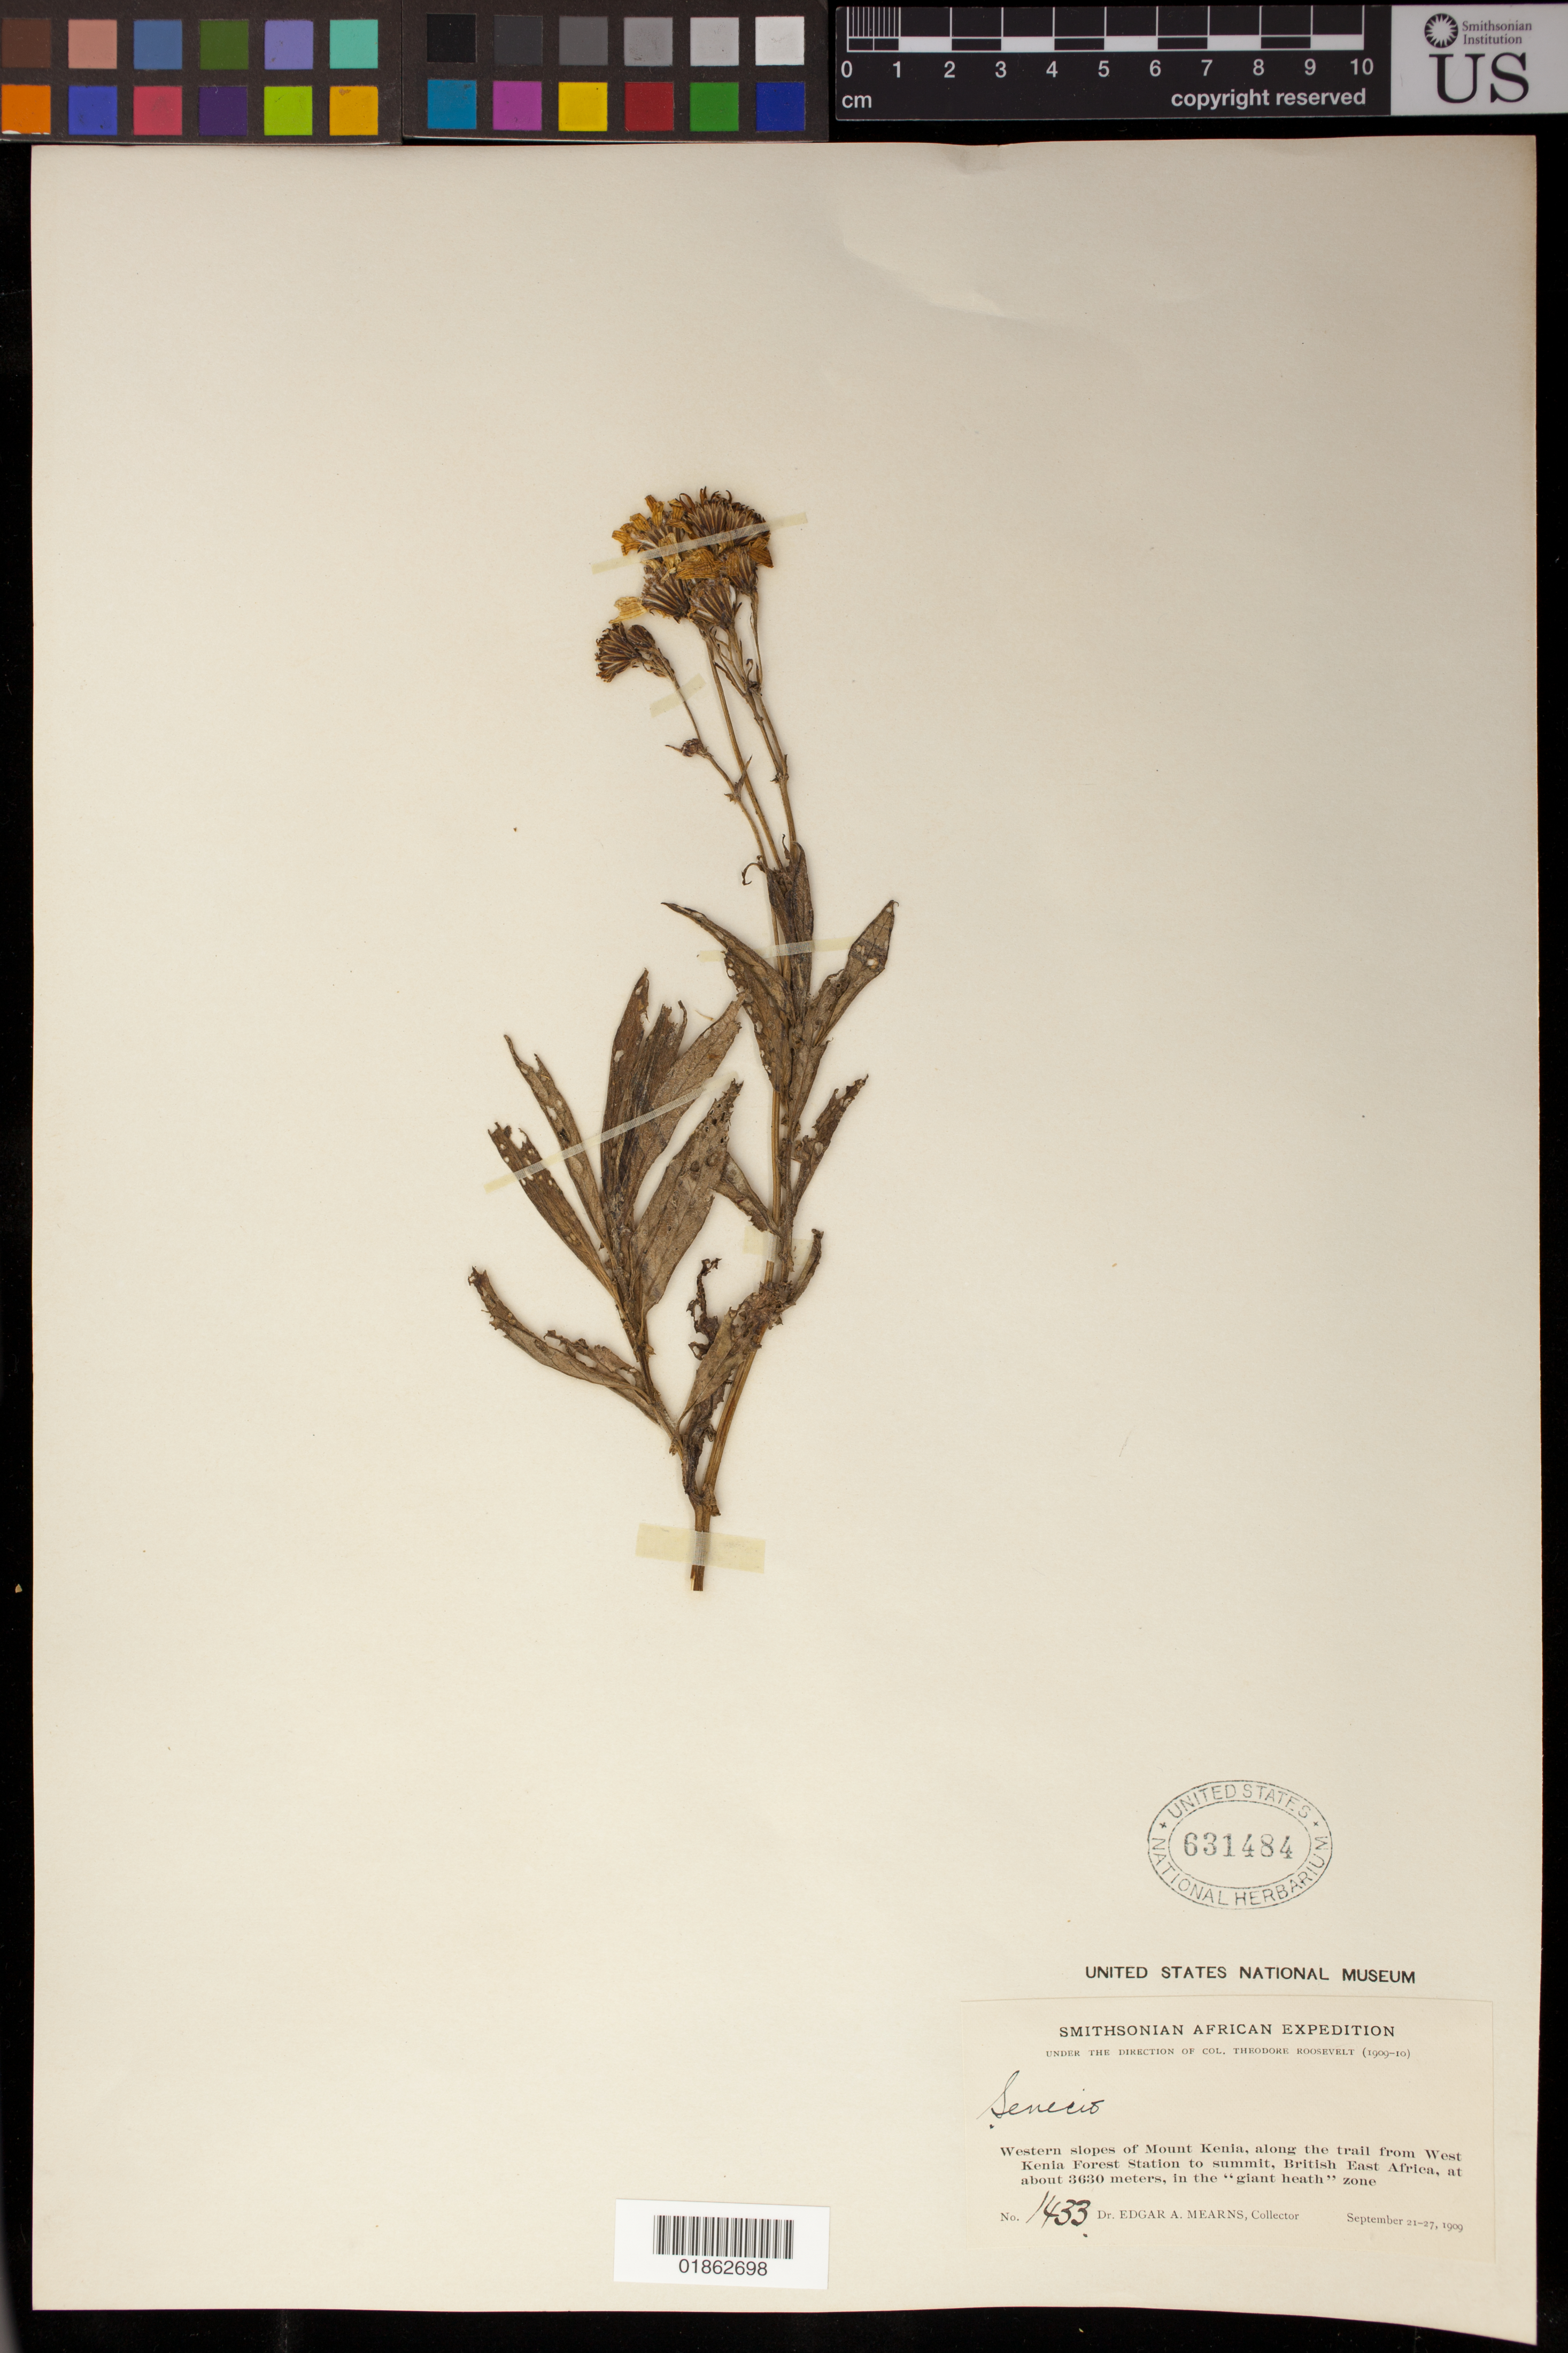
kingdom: Plantae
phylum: Tracheophyta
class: Magnoliopsida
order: Asterales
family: Asteraceae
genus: Senecio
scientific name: Senecio sp.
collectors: E. A. Mearns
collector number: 1433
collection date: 1909-09-21/1909-09-27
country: Kenya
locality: Western slopes of Mount Kenia, along the trail from West Kenia Forest Station to summit, British East Africa, in the "giant heath" zone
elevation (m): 3630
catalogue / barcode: US 631484